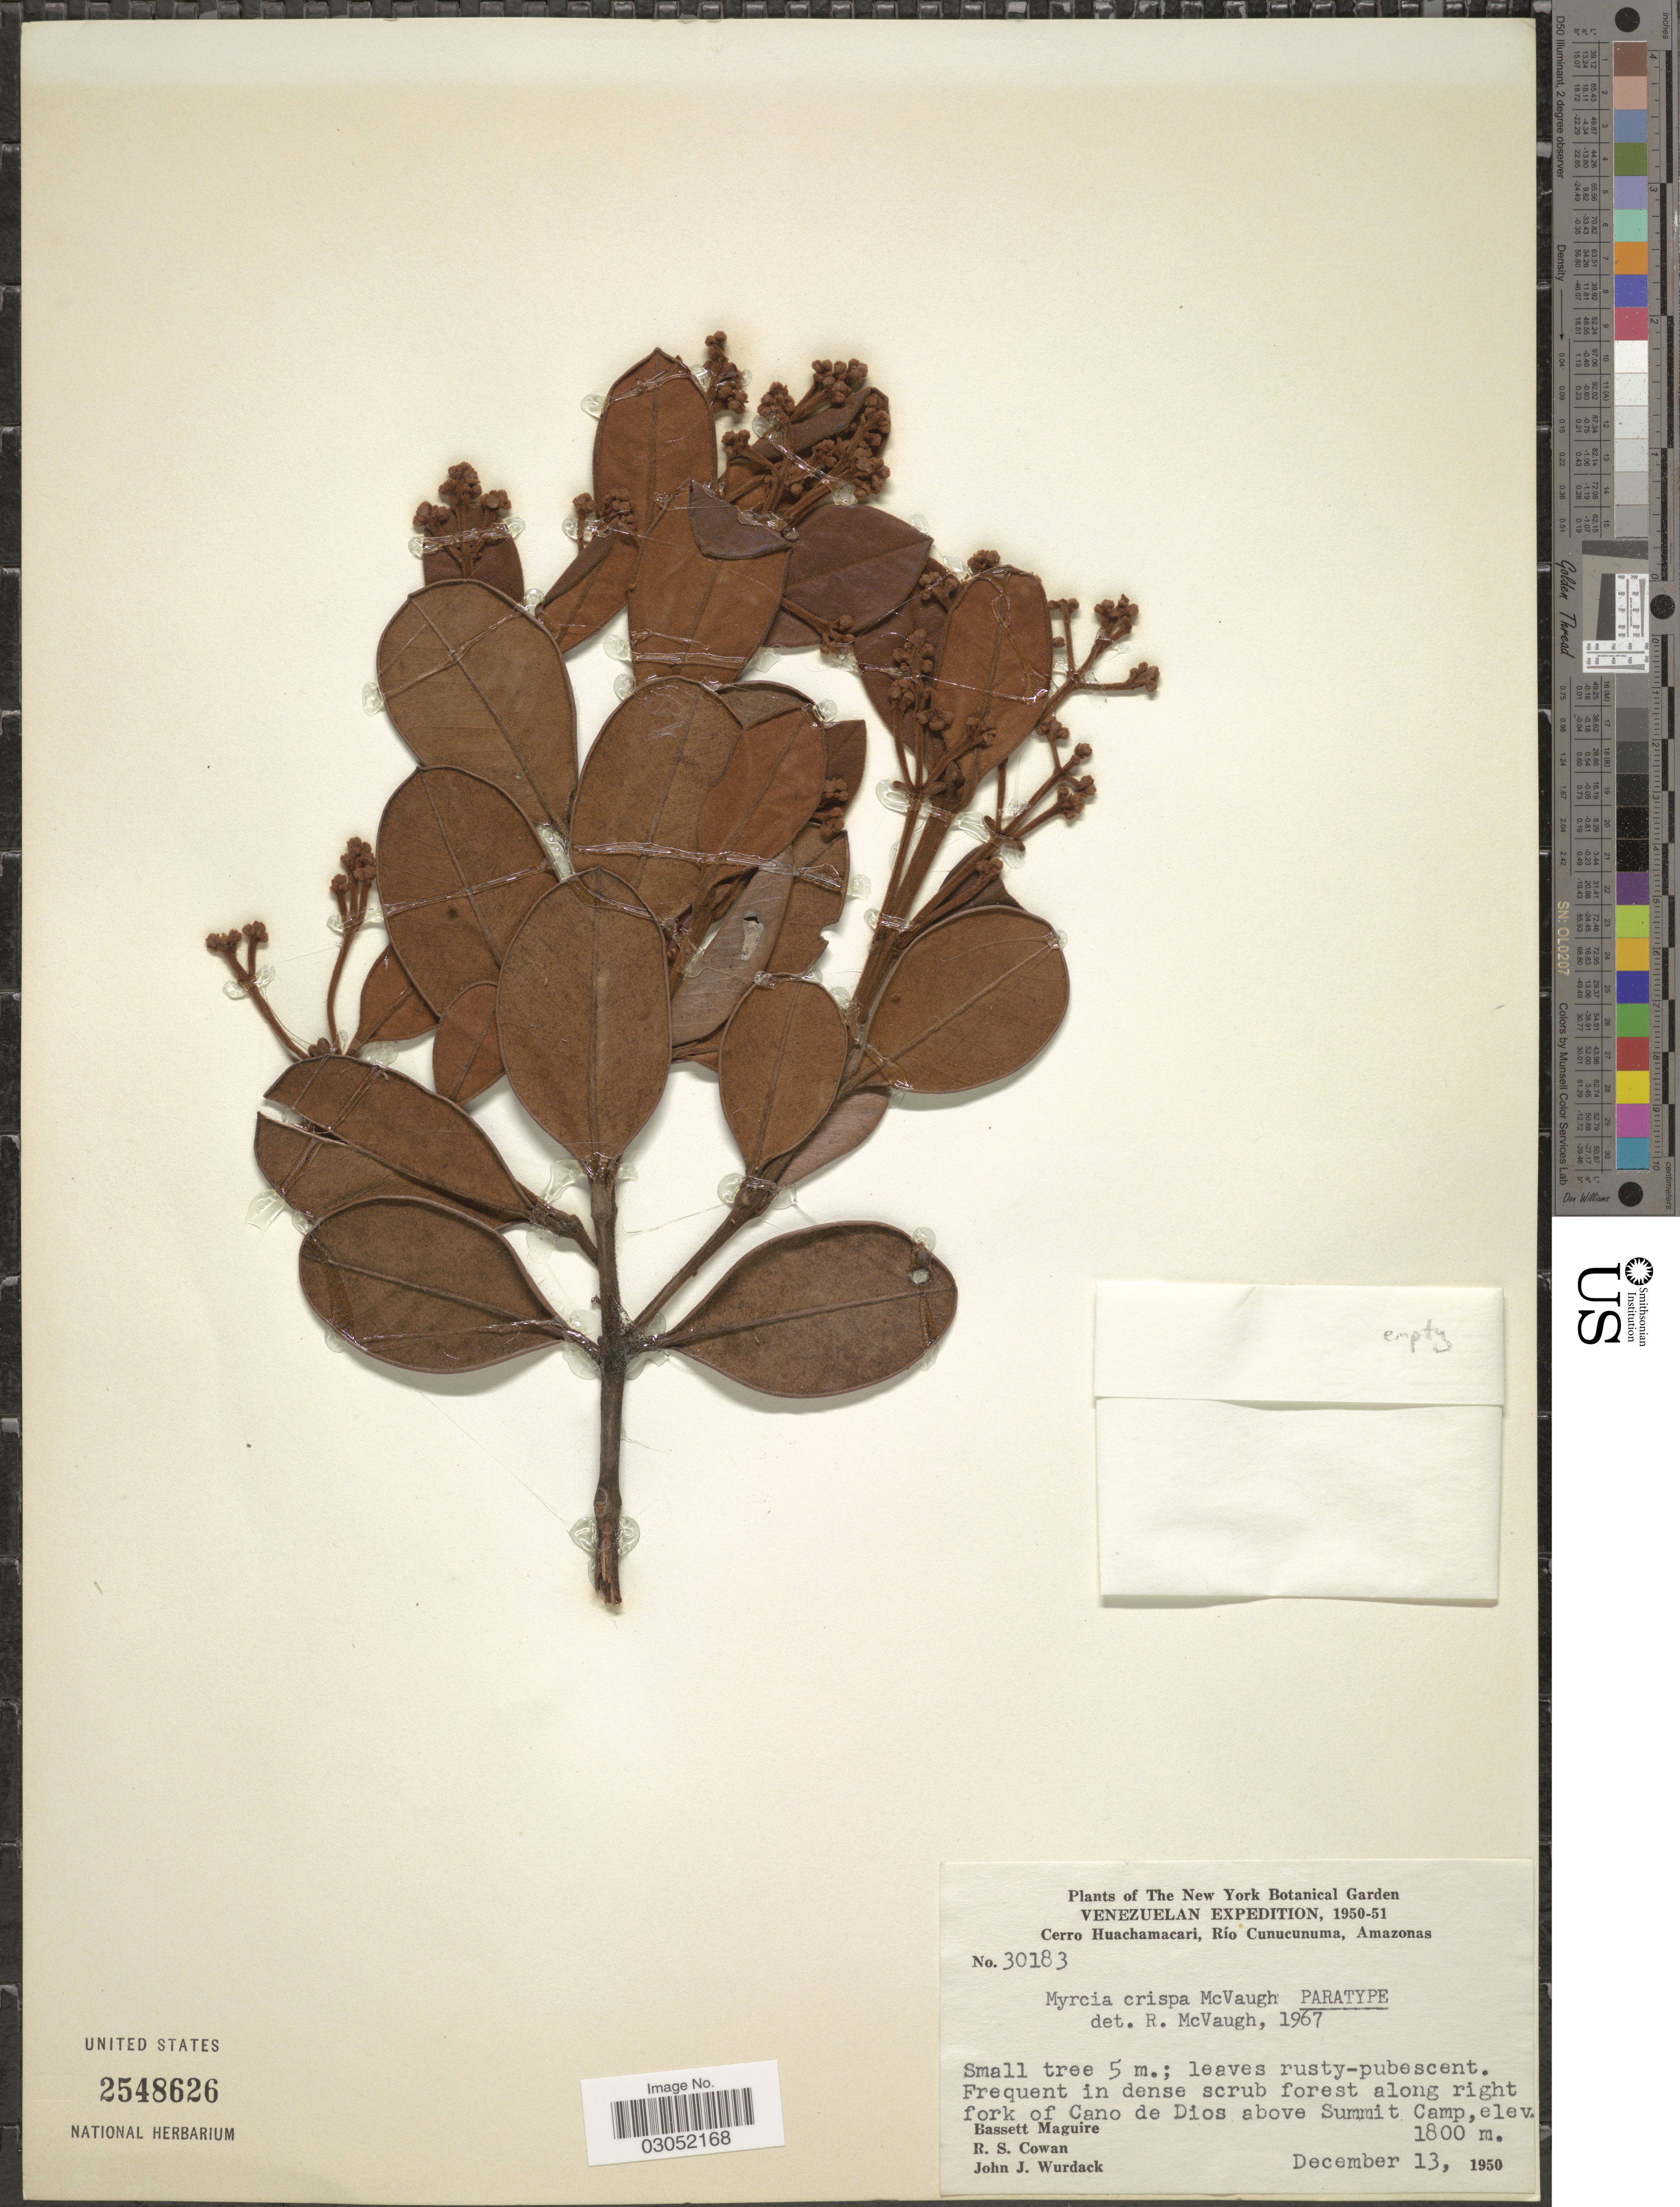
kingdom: Plantae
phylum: Tracheophyta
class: Magnoliopsida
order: Myrtales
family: Myrtaceae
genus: Myrcia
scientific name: Myrcia crispa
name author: McVaugh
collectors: B. Maguire, R. S. Cowan & J. J. Wurdack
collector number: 30183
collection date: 1950-12-13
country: Venezuela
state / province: Amazonas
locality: Cerro Huachamacari, Río Cunucunuma. Along right fork of Cano de Dios above Summit Camp.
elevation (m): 1800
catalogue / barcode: US 2548626